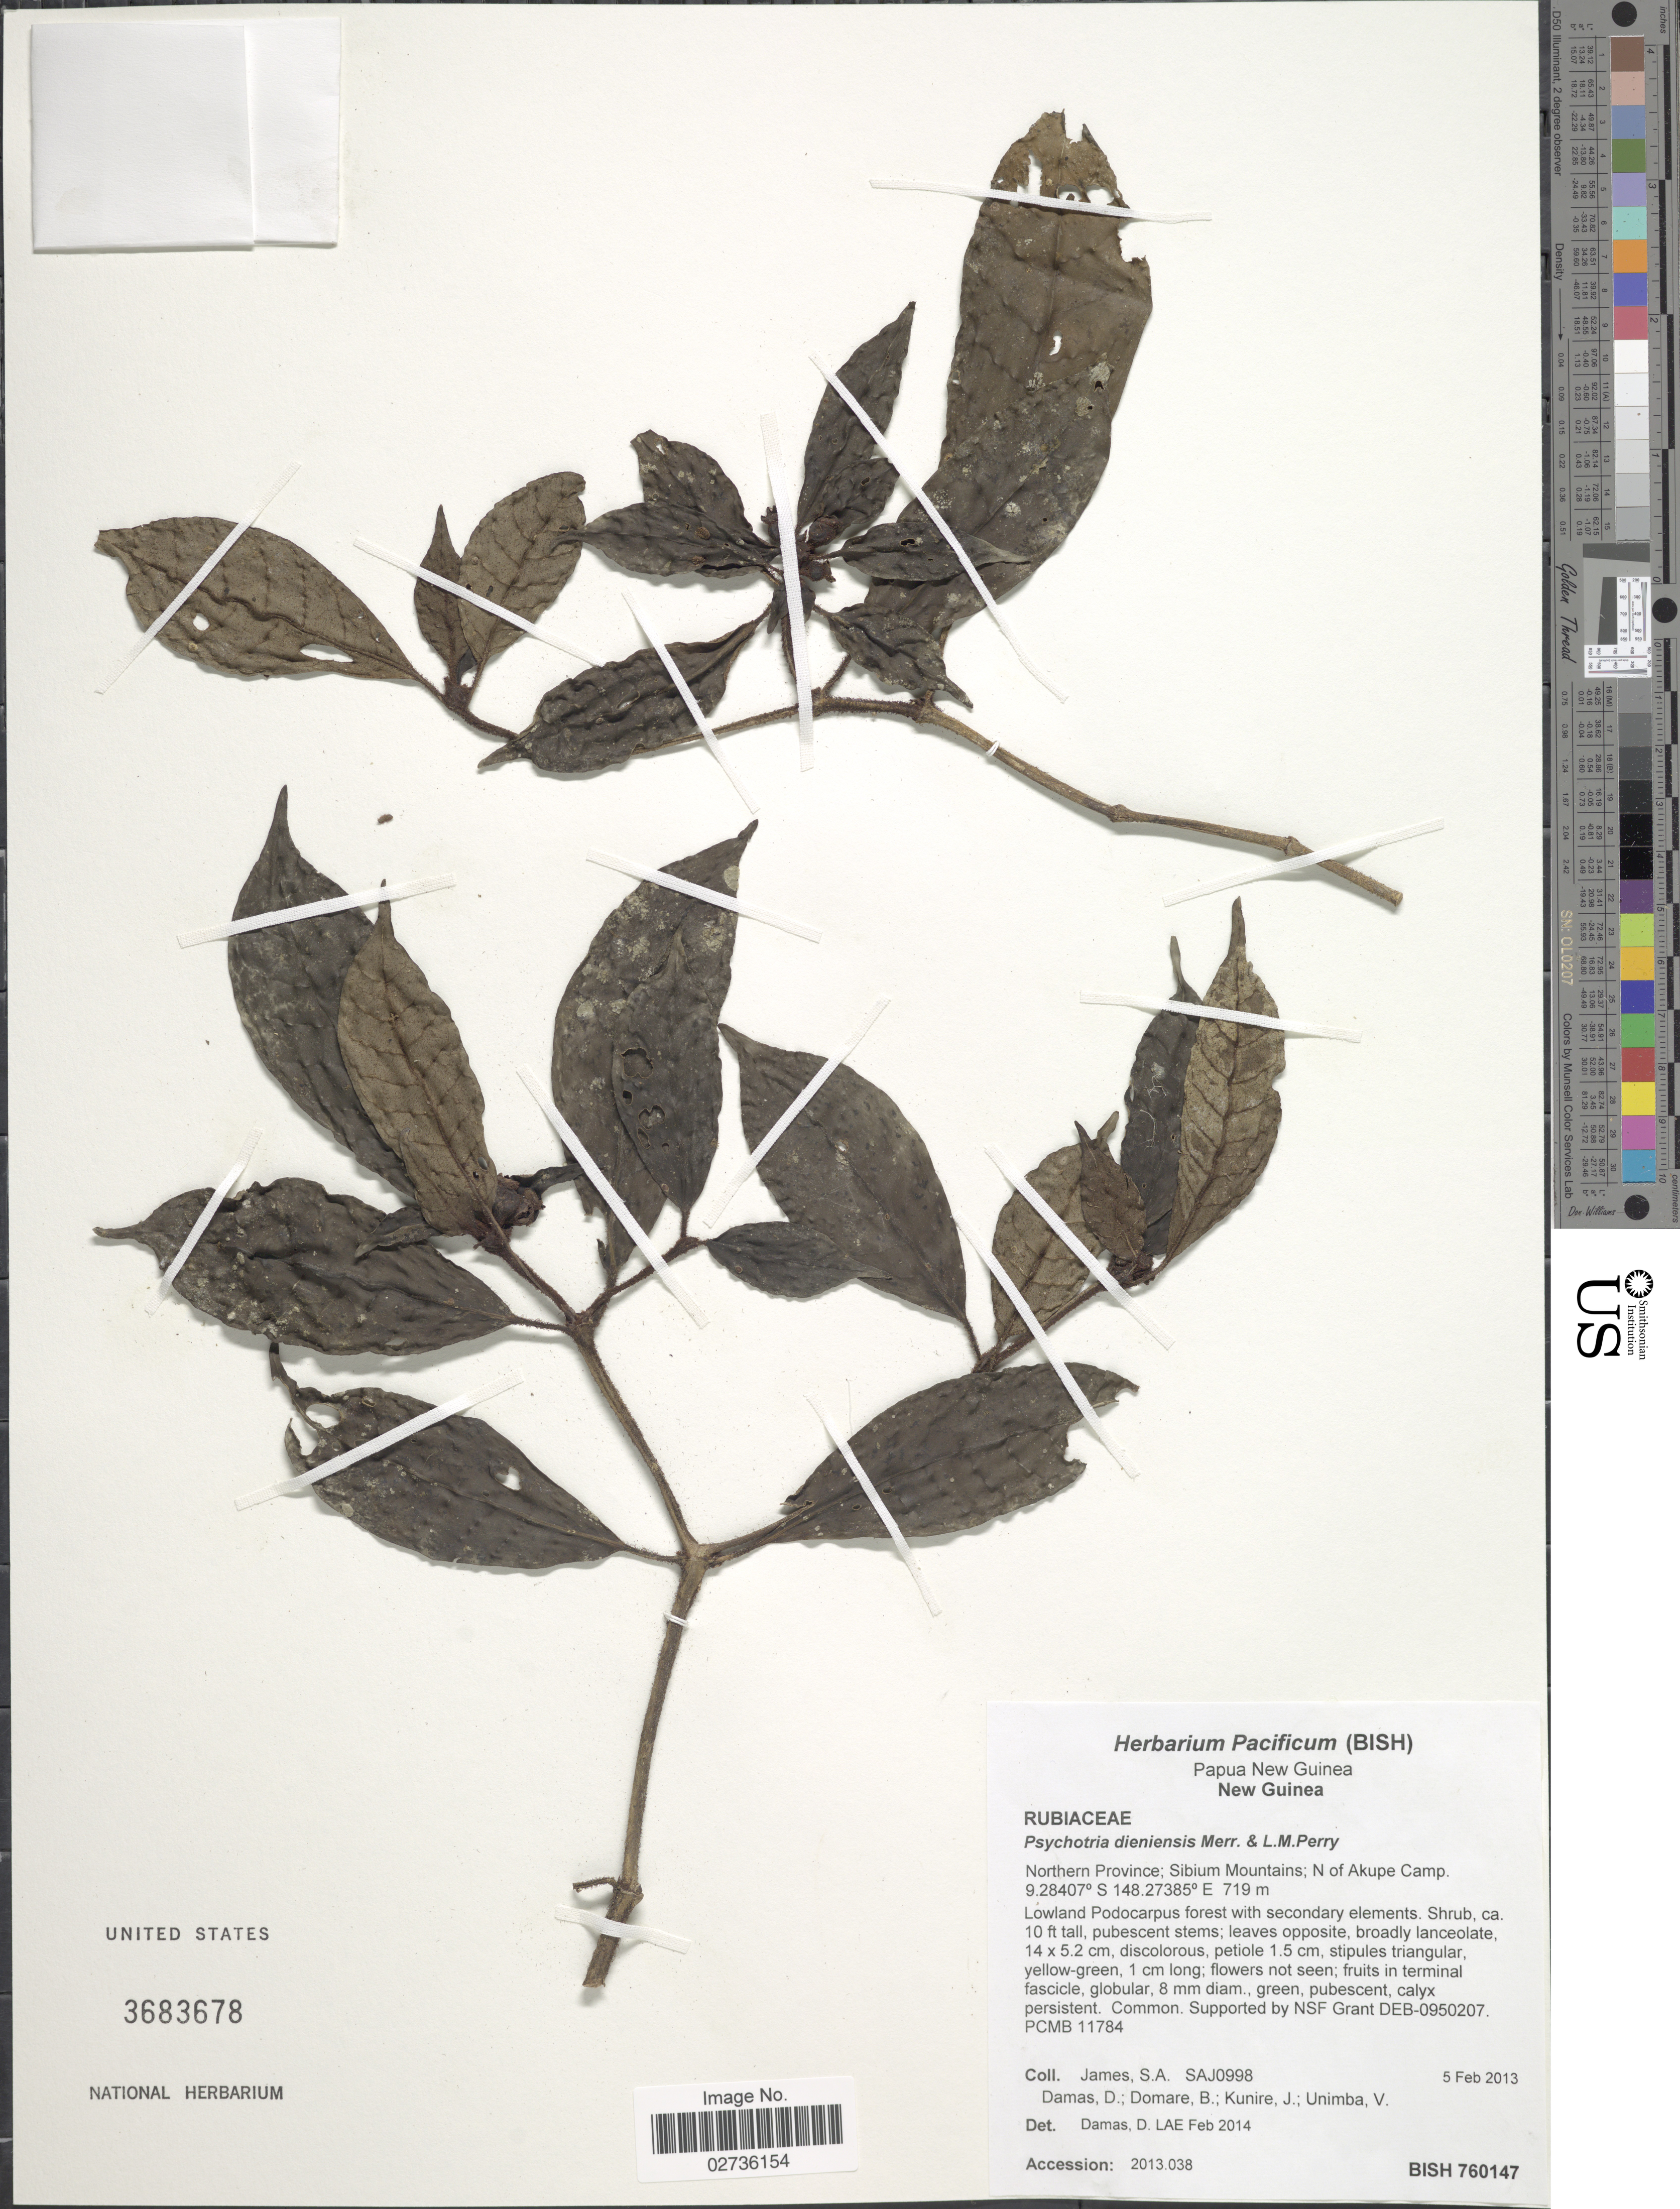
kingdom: Plantae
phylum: Tracheophyta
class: Magnoliopsida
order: Gentianales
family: Rubiaceae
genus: Psychotria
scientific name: Psychotria dienieusis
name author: Merr. & L.M. Perry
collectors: S. James, D. Damas, B. Domare, J. Kunire & V. Unimba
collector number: SAJ0998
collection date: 2013-02-05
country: Papua New Guinea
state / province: Northern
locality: New Guinea. Sibium Mountains; N of Akupe Camp.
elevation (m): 719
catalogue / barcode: US 3683678